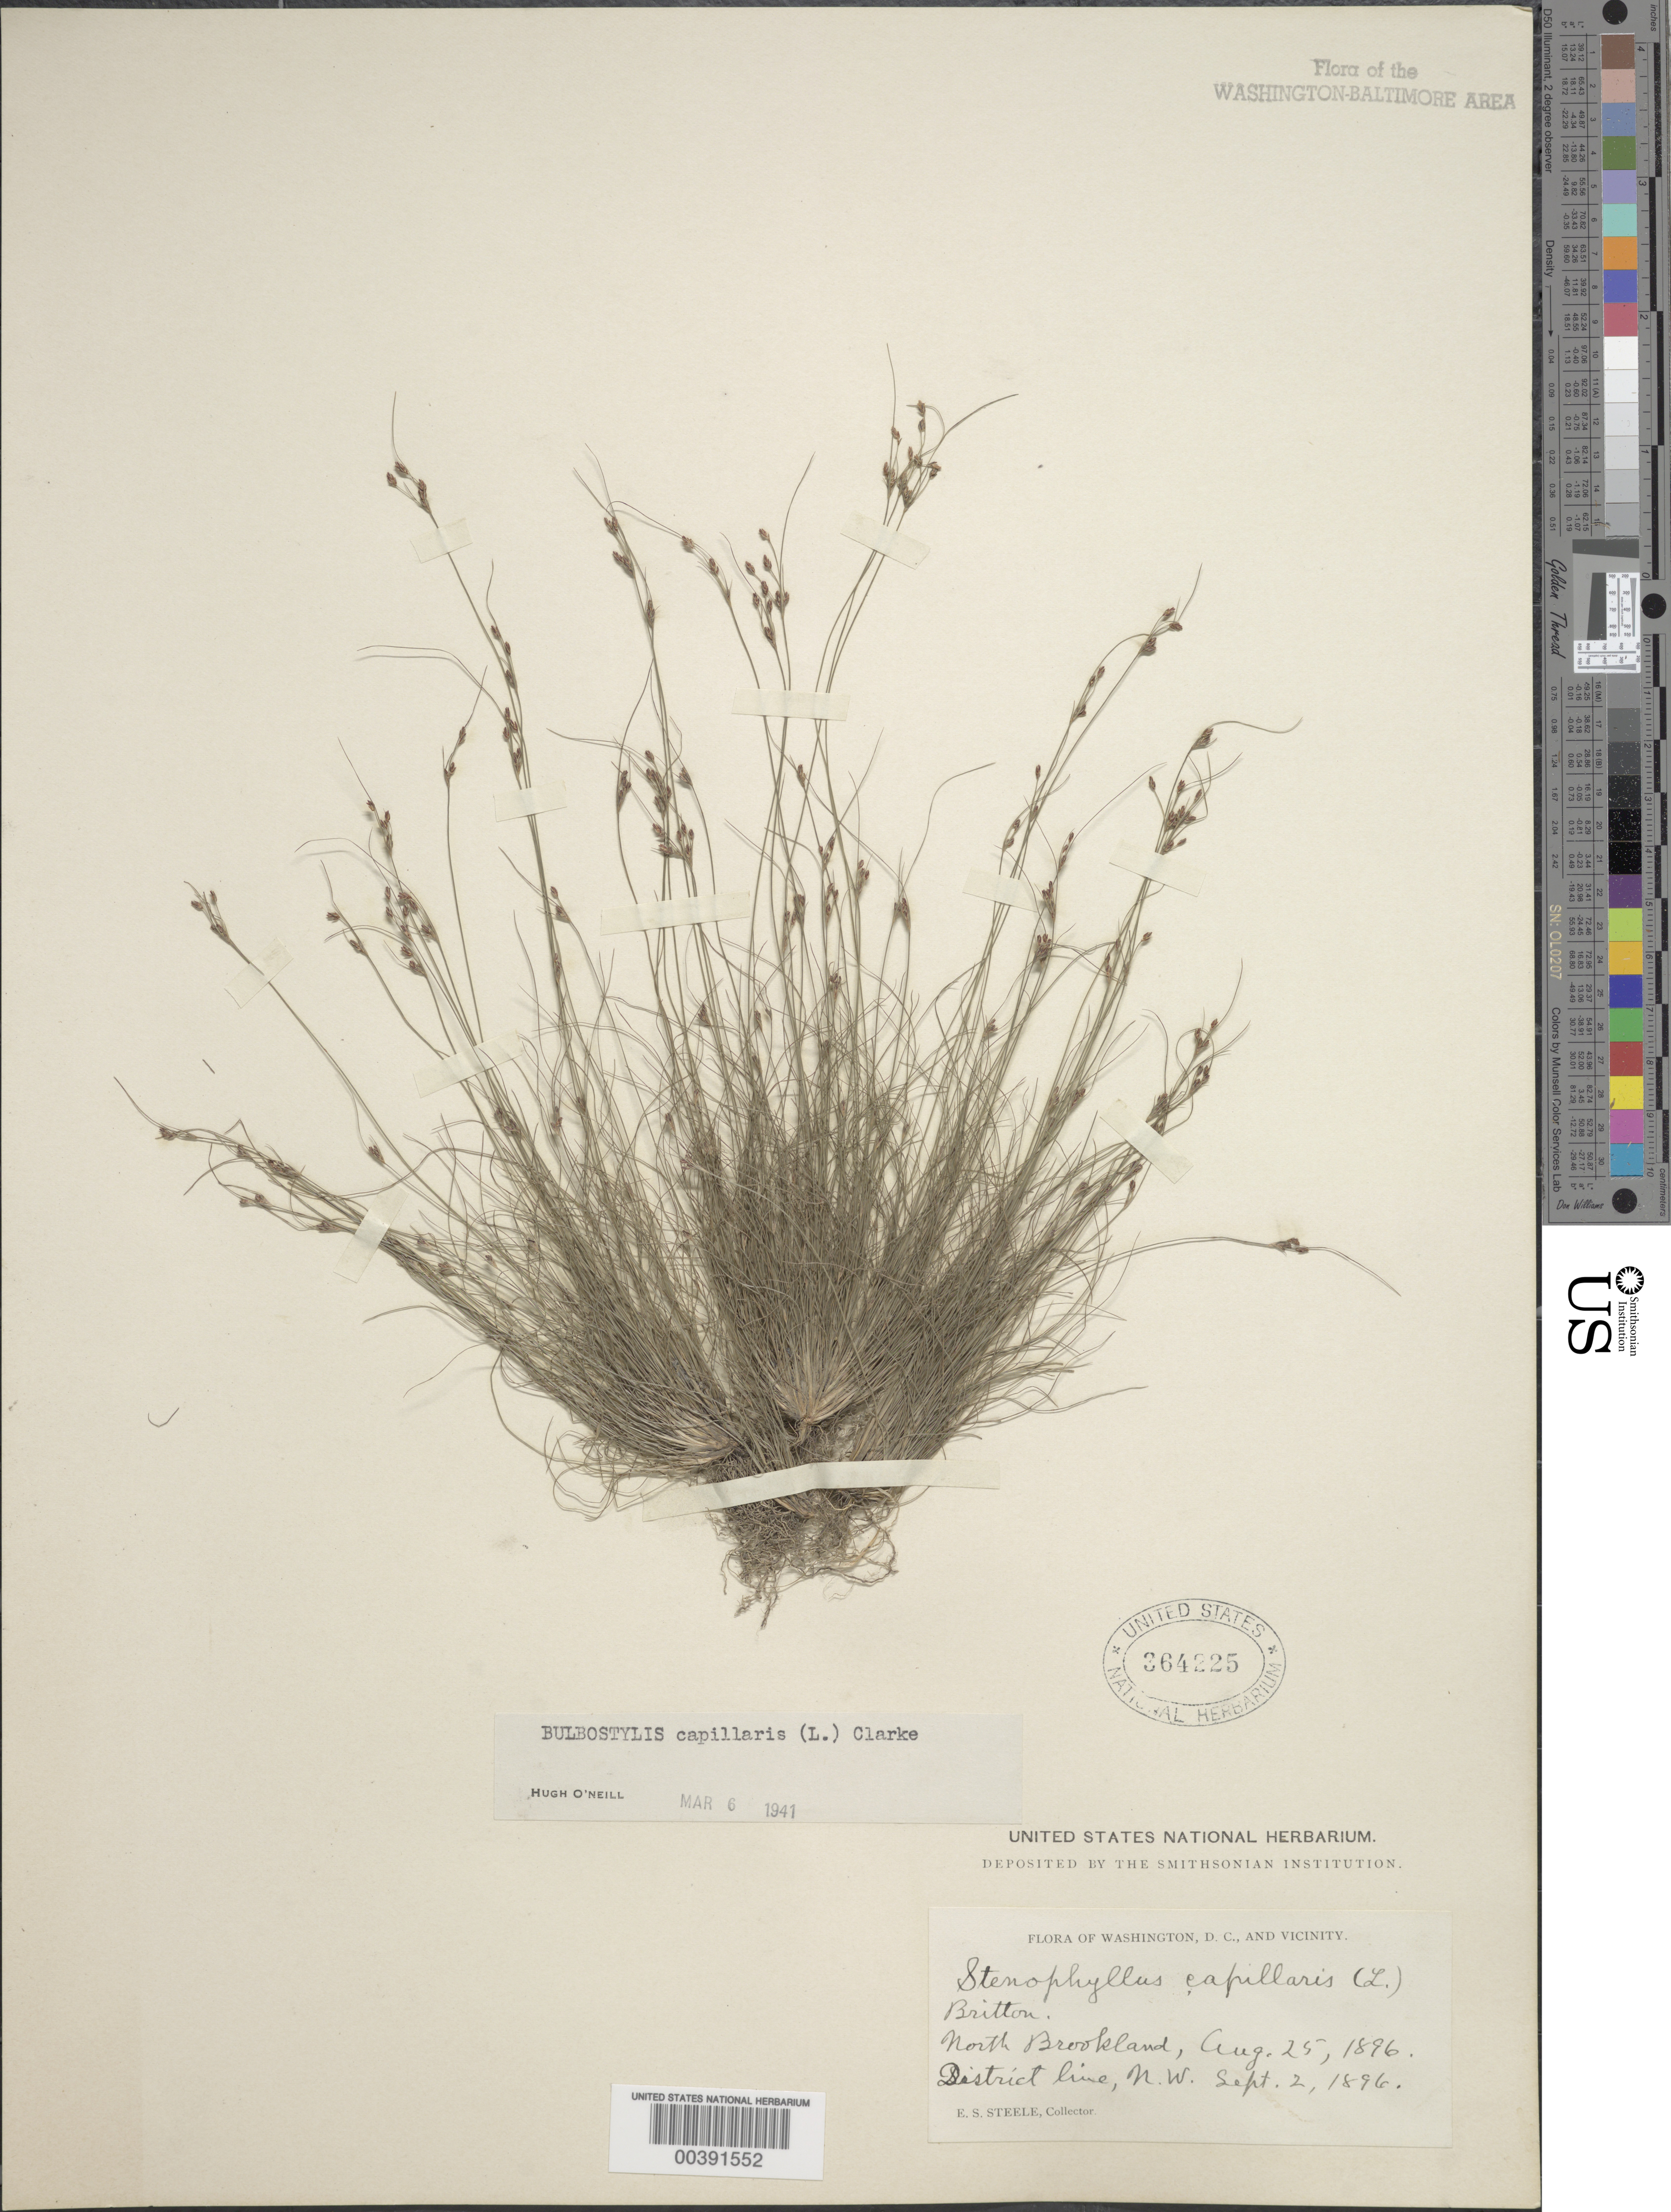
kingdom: Plantae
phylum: Tracheophyta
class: Liliopsida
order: Poales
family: Cyperaceae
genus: Bulbostylis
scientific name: Bulbostylis capillaris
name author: (L.) Kunth ex C.B. Clarke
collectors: E. Steele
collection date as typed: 25 Aug 1896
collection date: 1896-08-25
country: United States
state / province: District of Columbia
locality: North Brookland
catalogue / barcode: US 364225